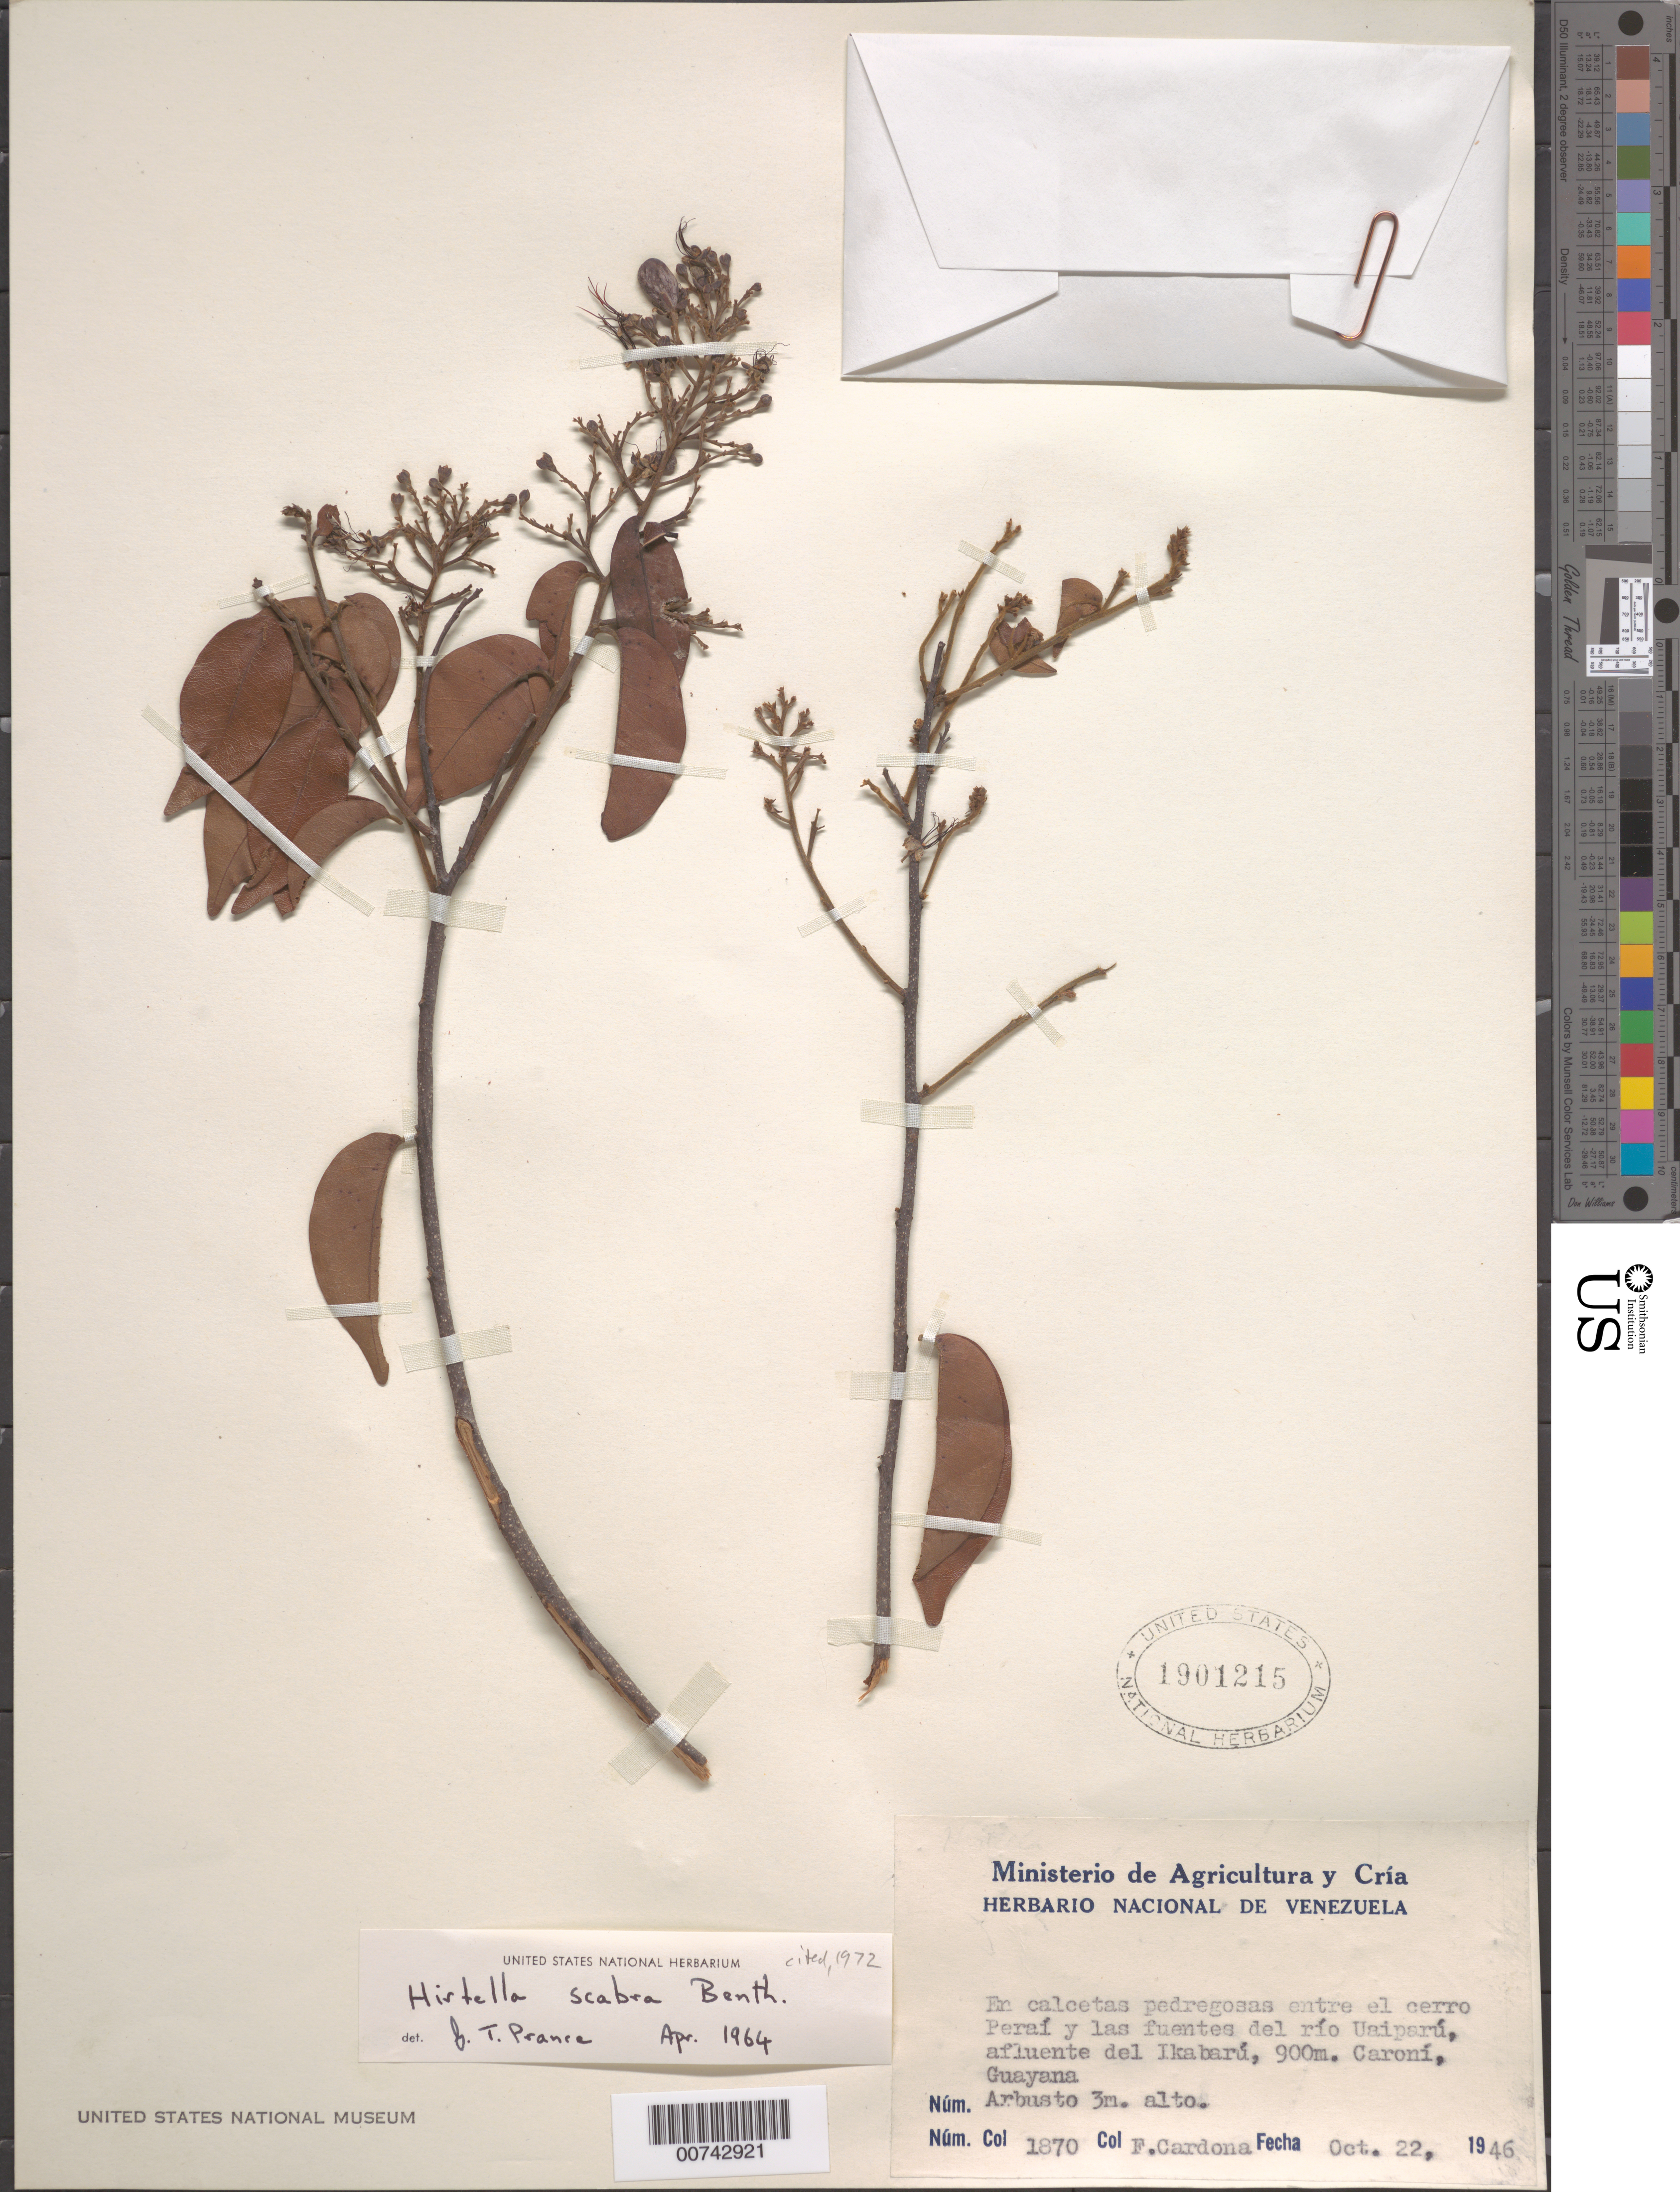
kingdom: Plantae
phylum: Tracheophyta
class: Magnoliopsida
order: Malpighiales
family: Chrysobalanaceae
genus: Hirtella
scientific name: Hirtella scabra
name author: Benth.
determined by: Prance, G. T.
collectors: F. Cardona Puig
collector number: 1870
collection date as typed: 22-Oct-46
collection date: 1946-10-22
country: Venezuela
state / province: Bolívar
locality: Cerro Perai to Río Uaiparú (affl. Río Ikabarú); Caroní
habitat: Calcetas pedregosas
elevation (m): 900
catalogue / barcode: US 1901215